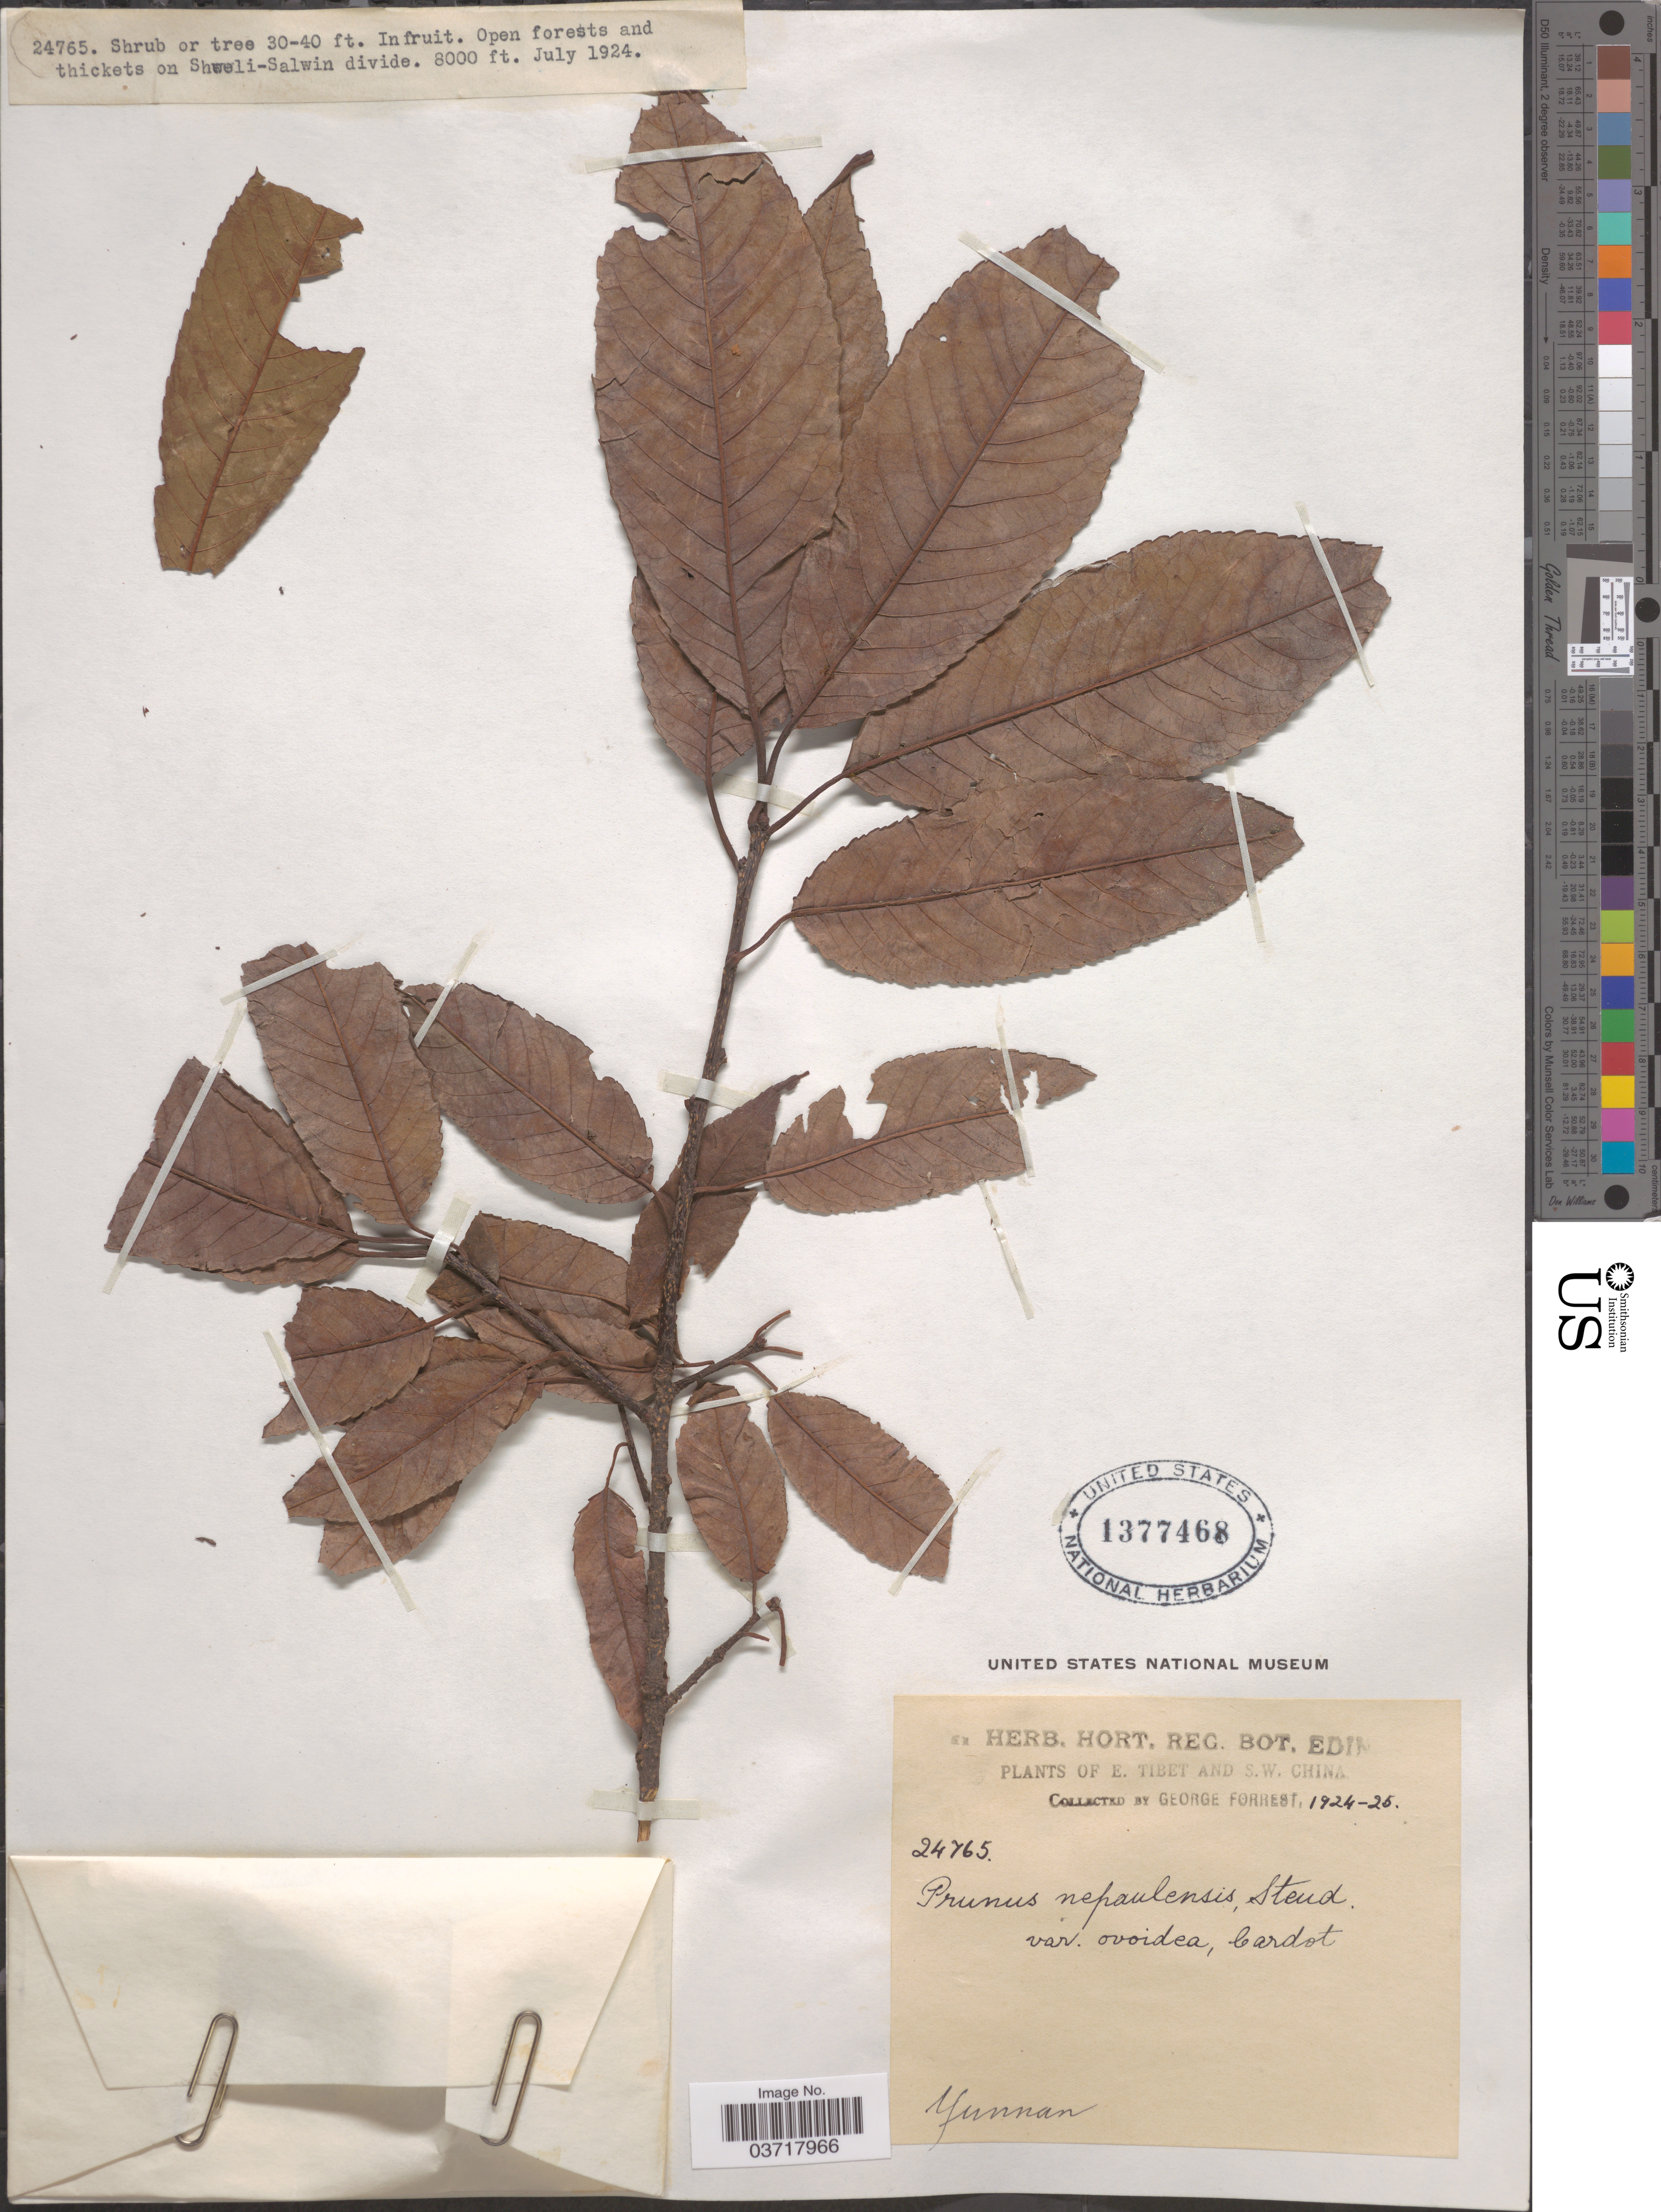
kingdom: Plantae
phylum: Tracheophyta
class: Magnoliopsida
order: Rosales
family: Rosaceae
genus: Prunus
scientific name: Prunus nepalensis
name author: K. Koch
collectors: G. Forrest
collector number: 24765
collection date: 1924/1925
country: China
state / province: Yunnan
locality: E. Tibet and S. W. China. Yunnan.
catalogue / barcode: US 1377468